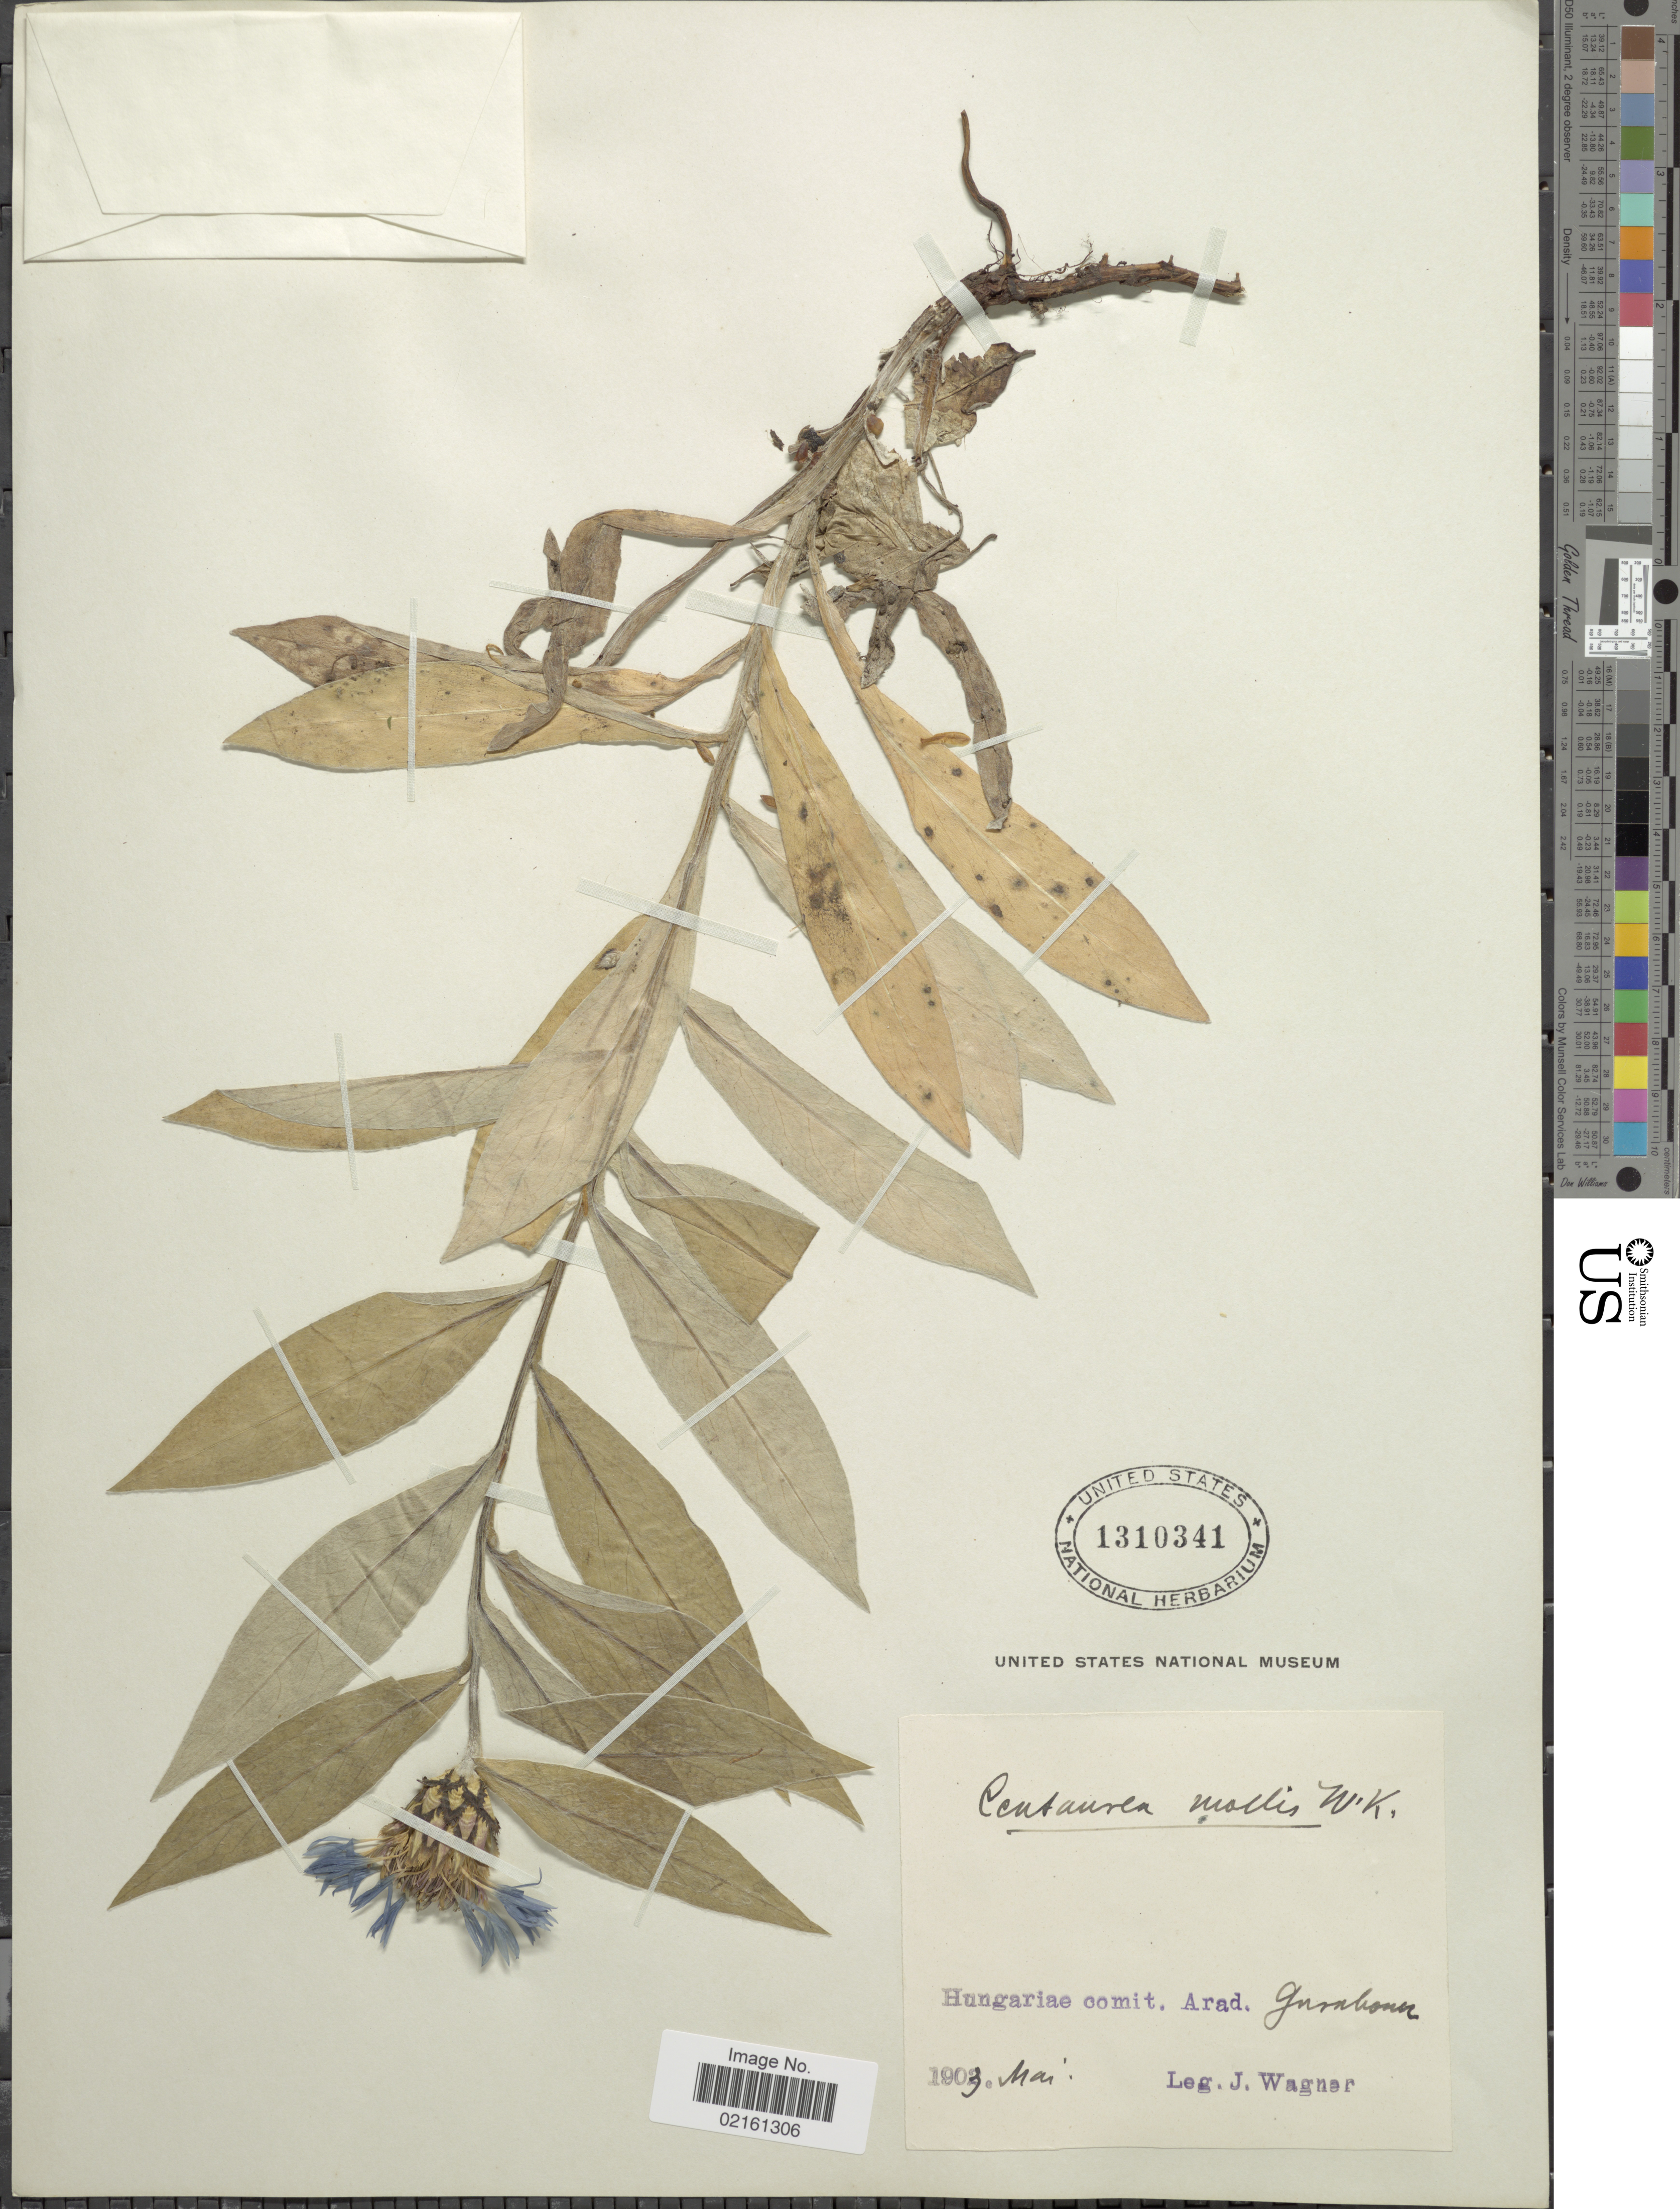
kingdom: Plantae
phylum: Tracheophyta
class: Magnoliopsida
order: Asterales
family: Asteraceae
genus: Centaurea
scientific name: Centaurea mollis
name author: Waldst. & Kit.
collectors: J. Wagner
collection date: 1903-05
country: Hungary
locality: Hungariae comit. Arad, Guonbunor [interpreted]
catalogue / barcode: US 1310341